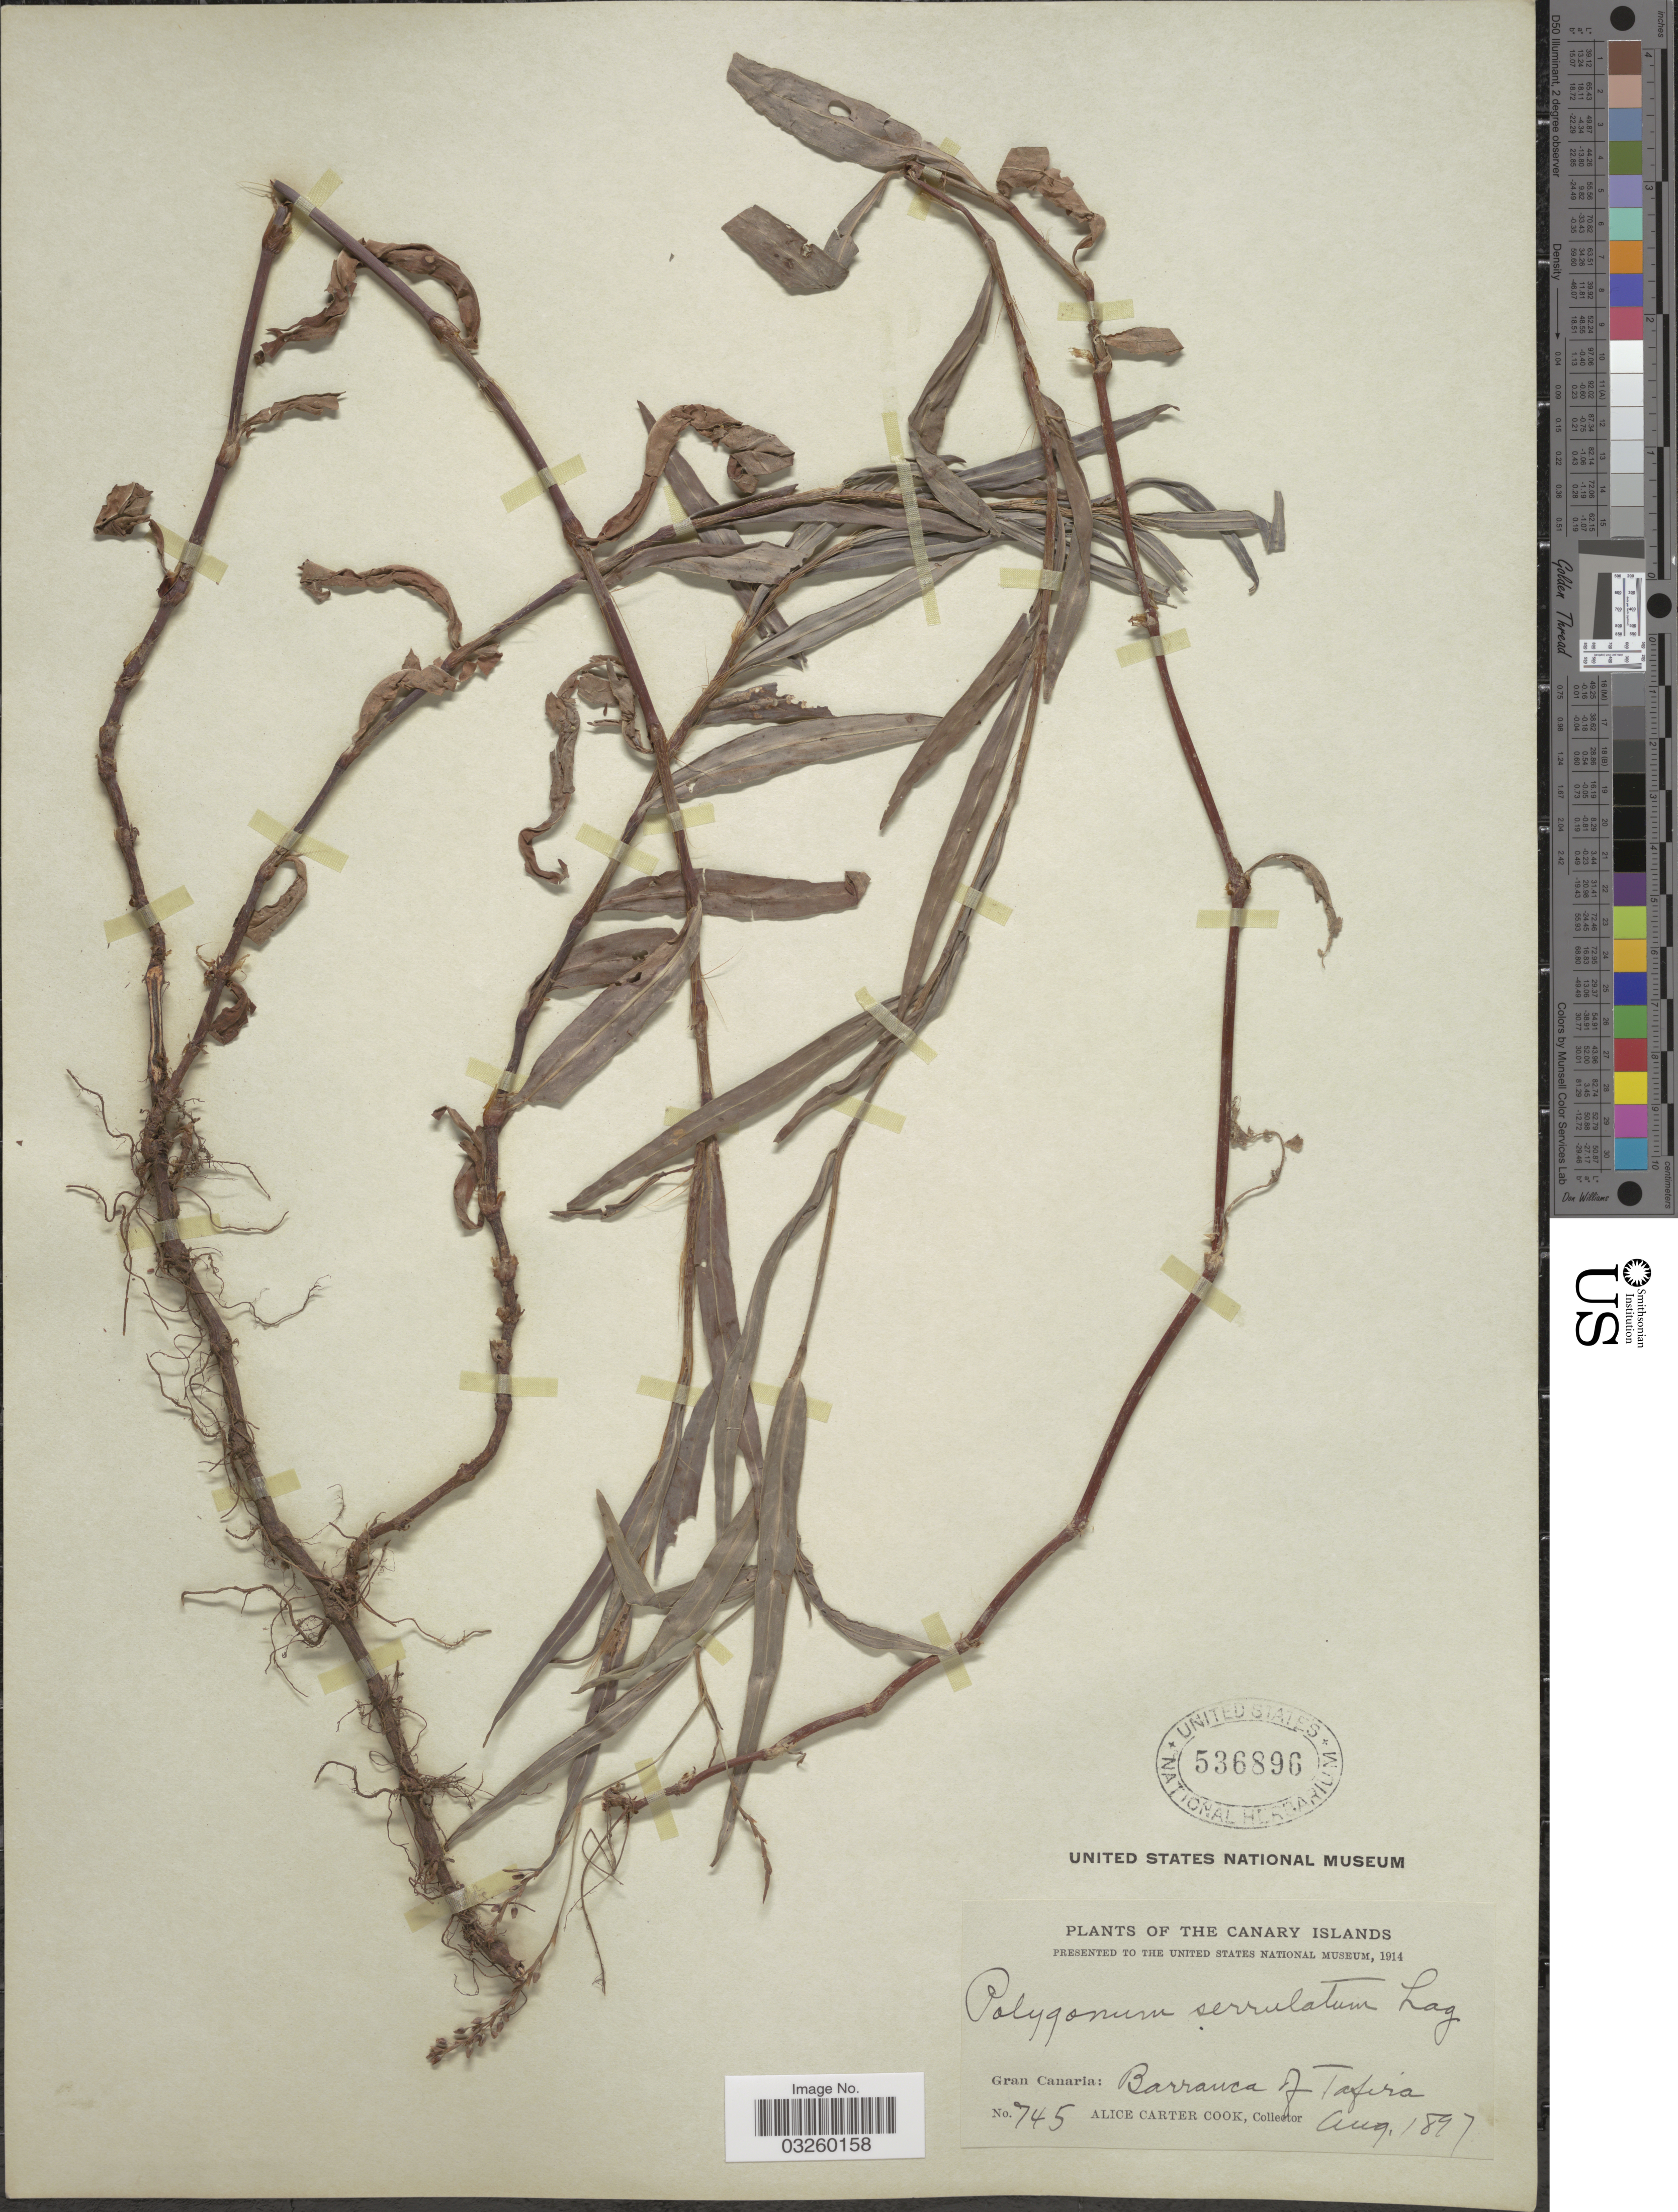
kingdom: Plantae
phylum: Tracheophyta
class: Magnoliopsida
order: Caryophyllales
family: Polygonaceae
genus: Polygonum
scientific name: Polygonum serrulatum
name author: Lag.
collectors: Alice C. Cook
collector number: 745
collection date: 1897-08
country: Spain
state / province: Canarias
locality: Canary Islands. Gran Canaria: Barranca of Tafira.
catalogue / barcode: US 536896